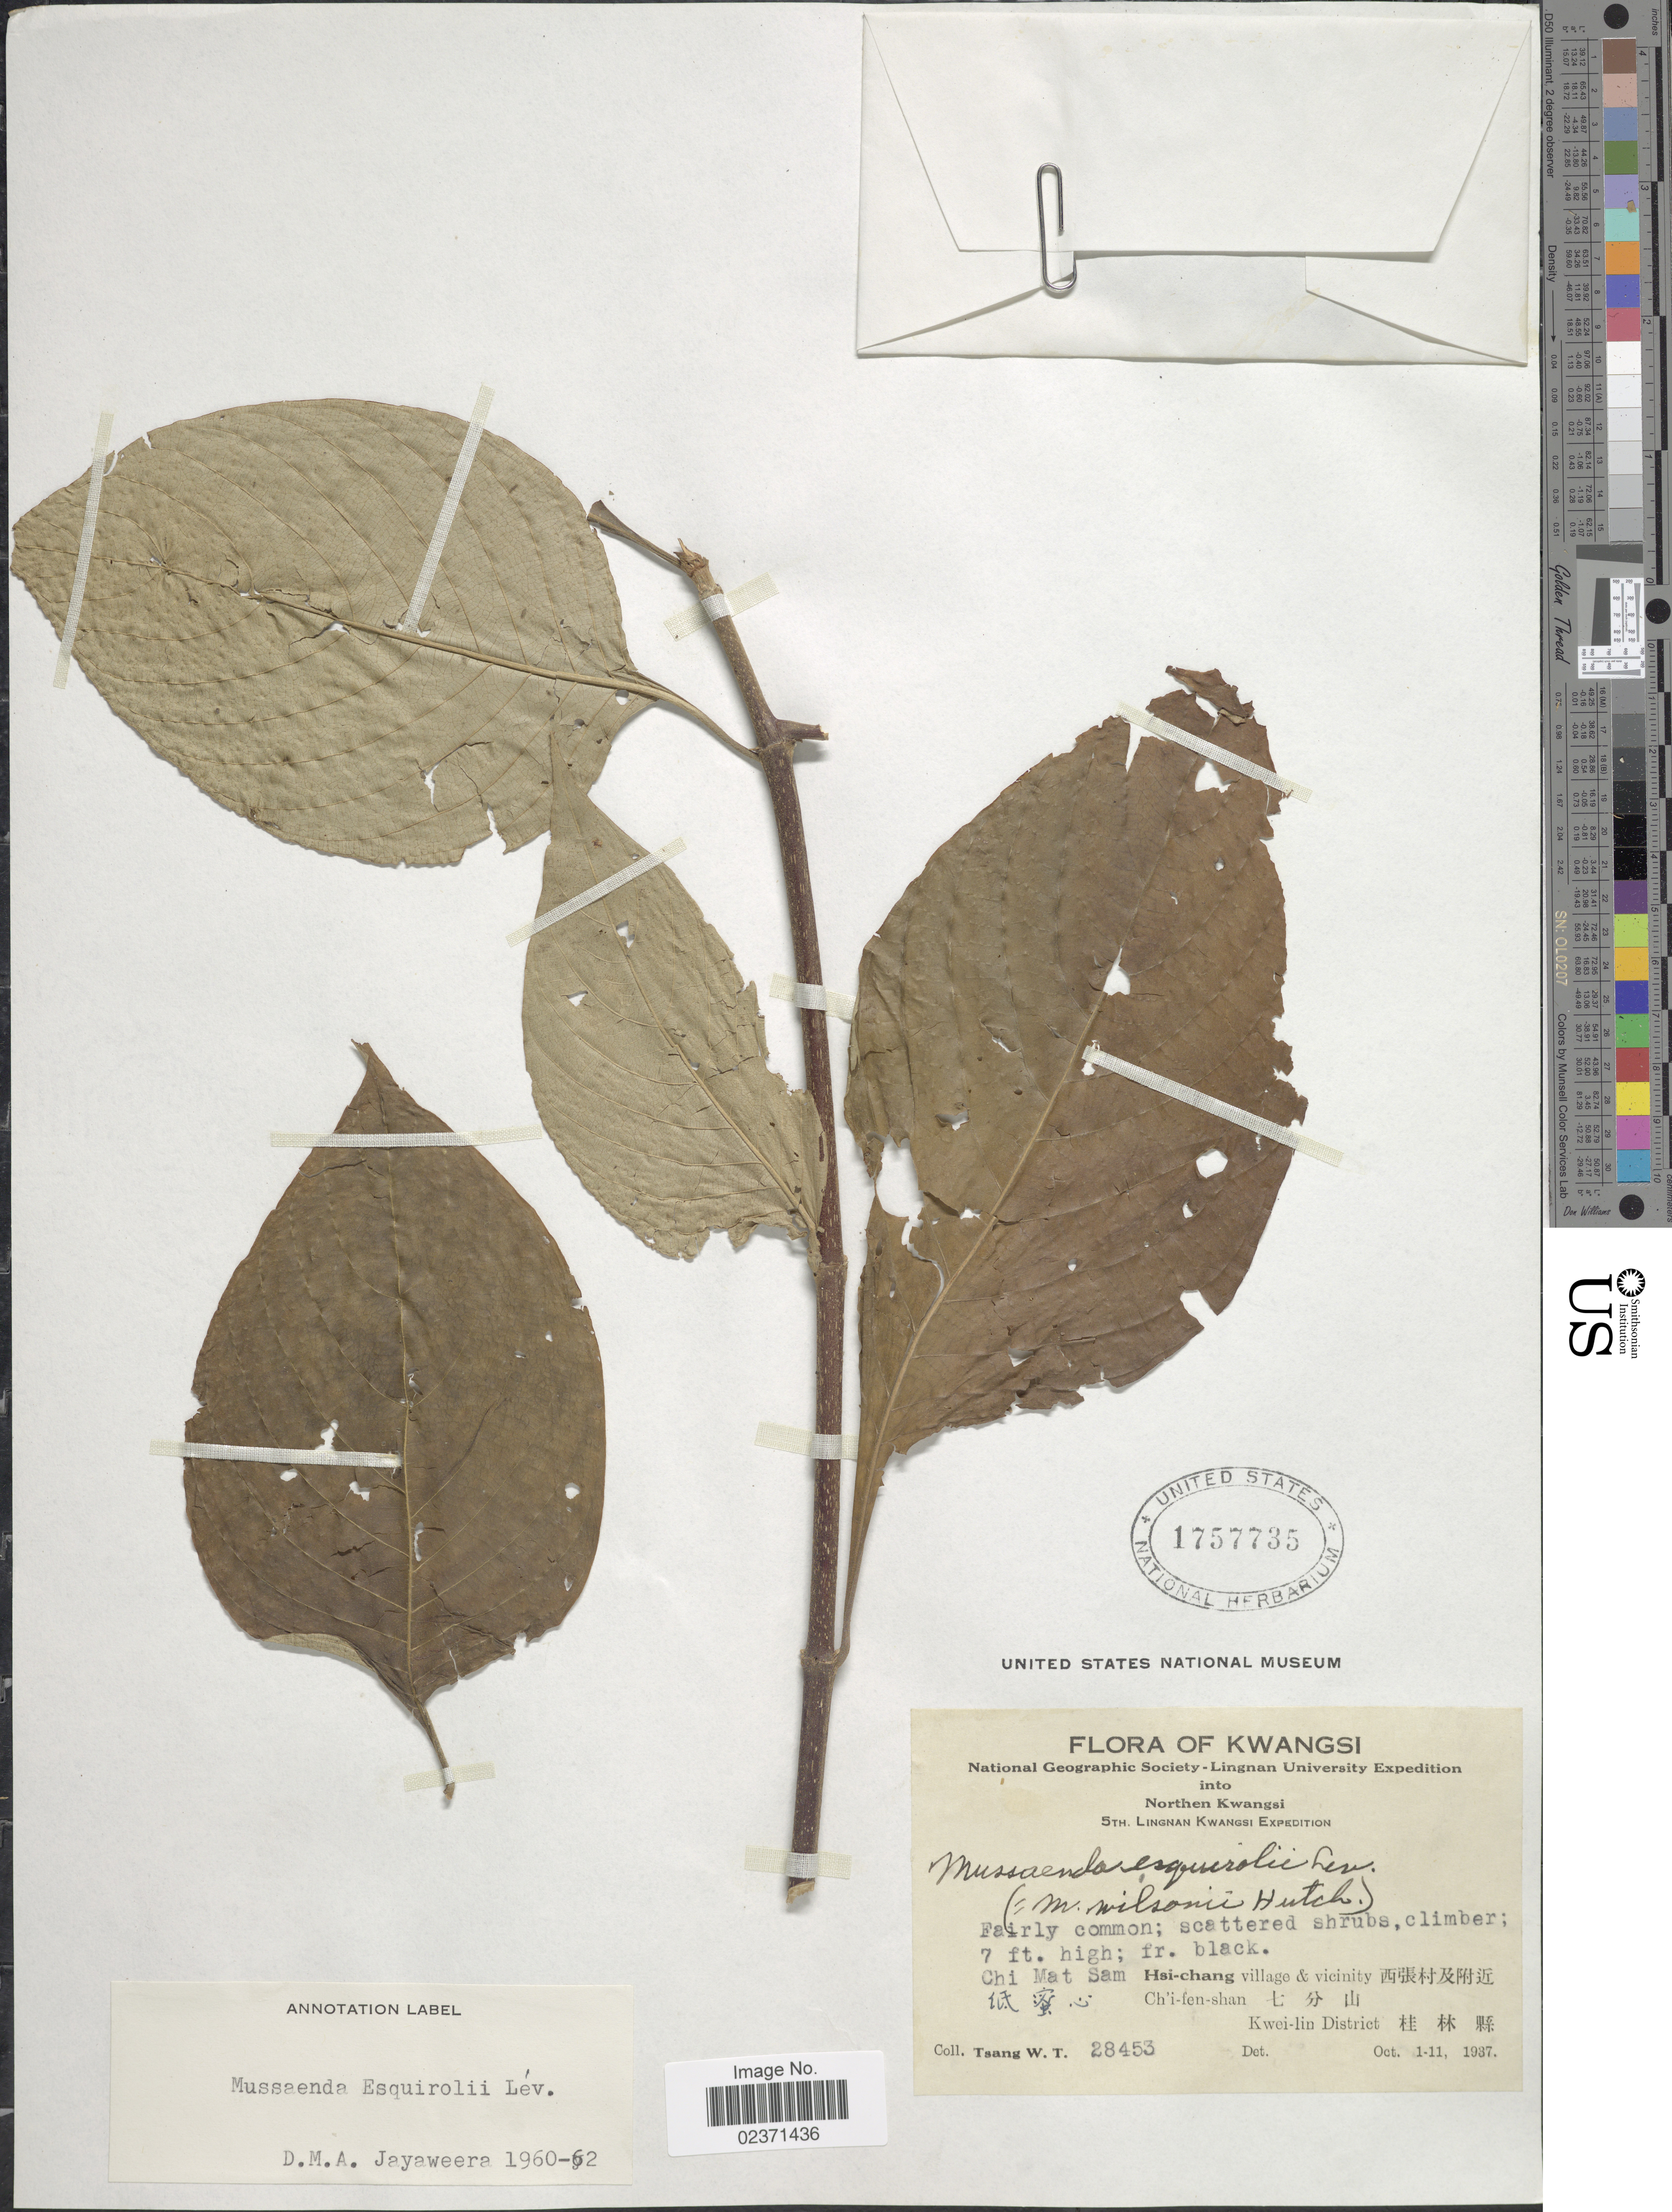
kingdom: Plantae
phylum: Tracheophyta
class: Magnoliopsida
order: Gentianales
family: Rubiaceae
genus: Mussaenda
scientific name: Mussaenda esquirolii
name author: H. Lév.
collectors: W. T. Tsang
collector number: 28453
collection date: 1937-10-01/1937-10-11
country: China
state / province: Guangxi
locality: Northern Kwangsi. Chi Mat Sam Hsi-chang village & vicinity Ch'i-fen-shan Kwei-lin District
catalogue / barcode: US 1757735